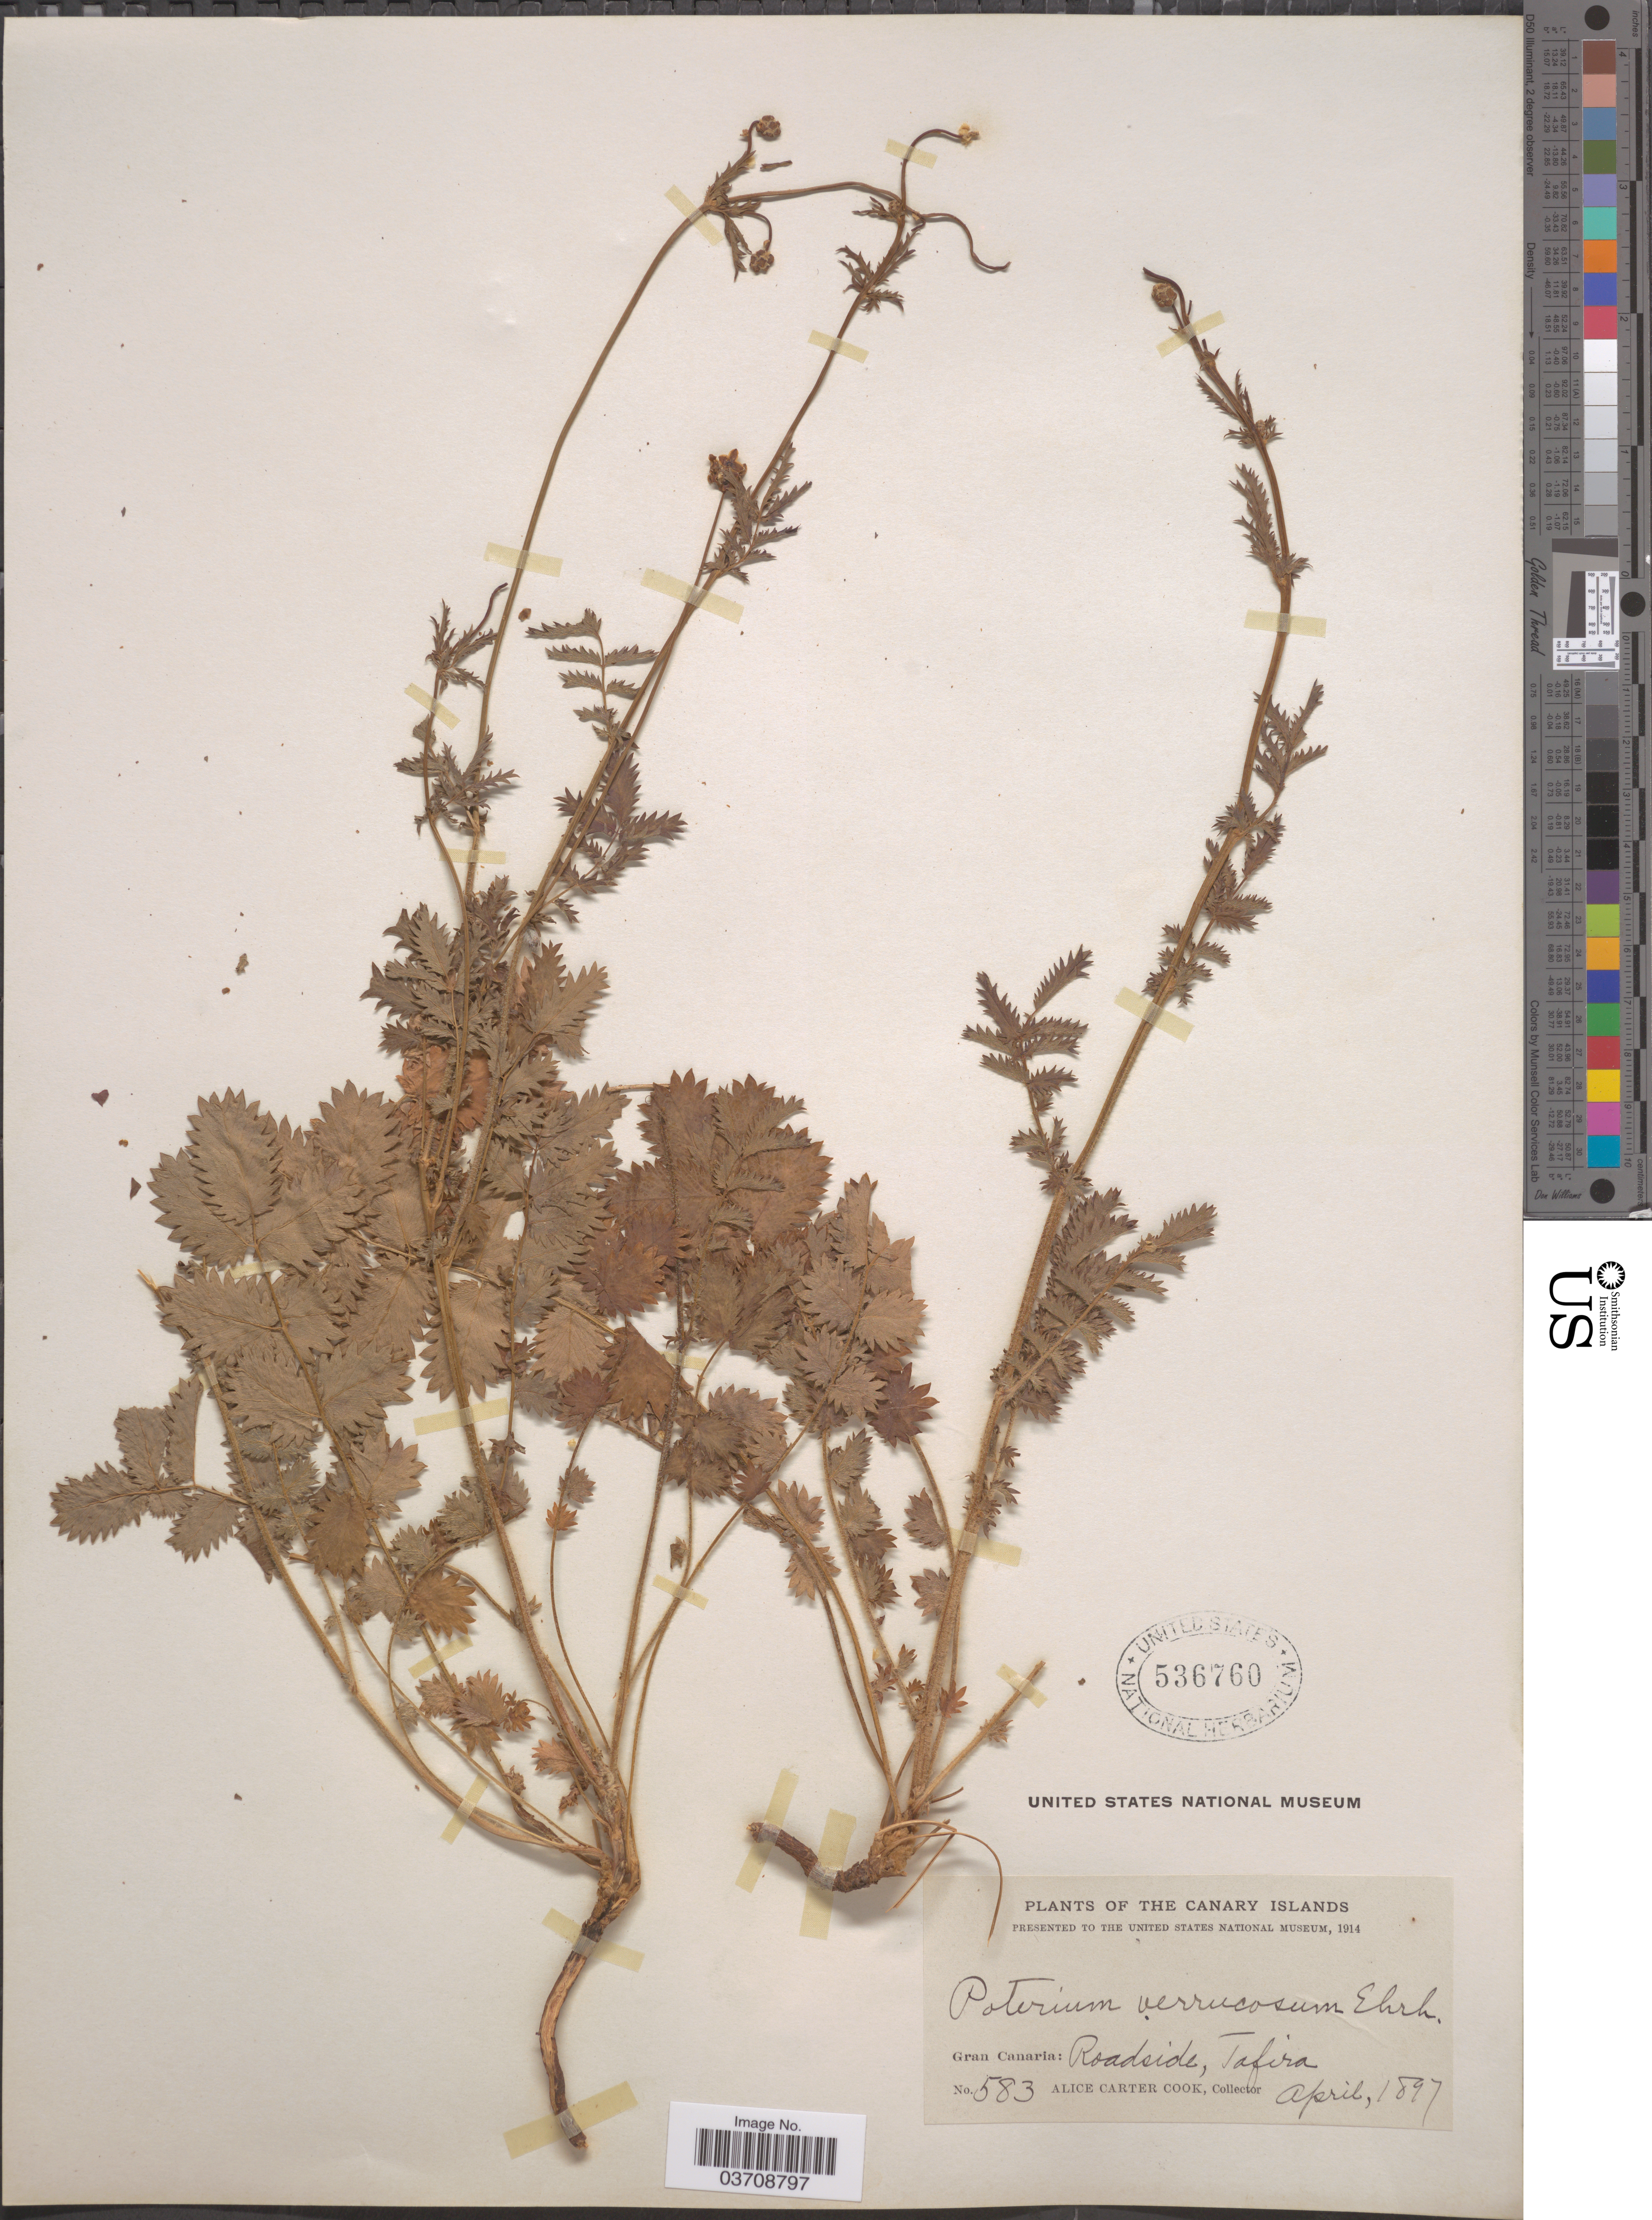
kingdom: Plantae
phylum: Tracheophyta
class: Magnoliopsida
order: Rosales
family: Rosaceae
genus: Sanguisorba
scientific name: Sanguisorba verrucosa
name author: (Link ex G. Don) Ces.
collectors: Alice C. Cook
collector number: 583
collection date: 1897-04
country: Spain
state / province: Canarias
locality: The Canary Islands. Gran Canaria: Roadside, Tafira.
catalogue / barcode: US 536760